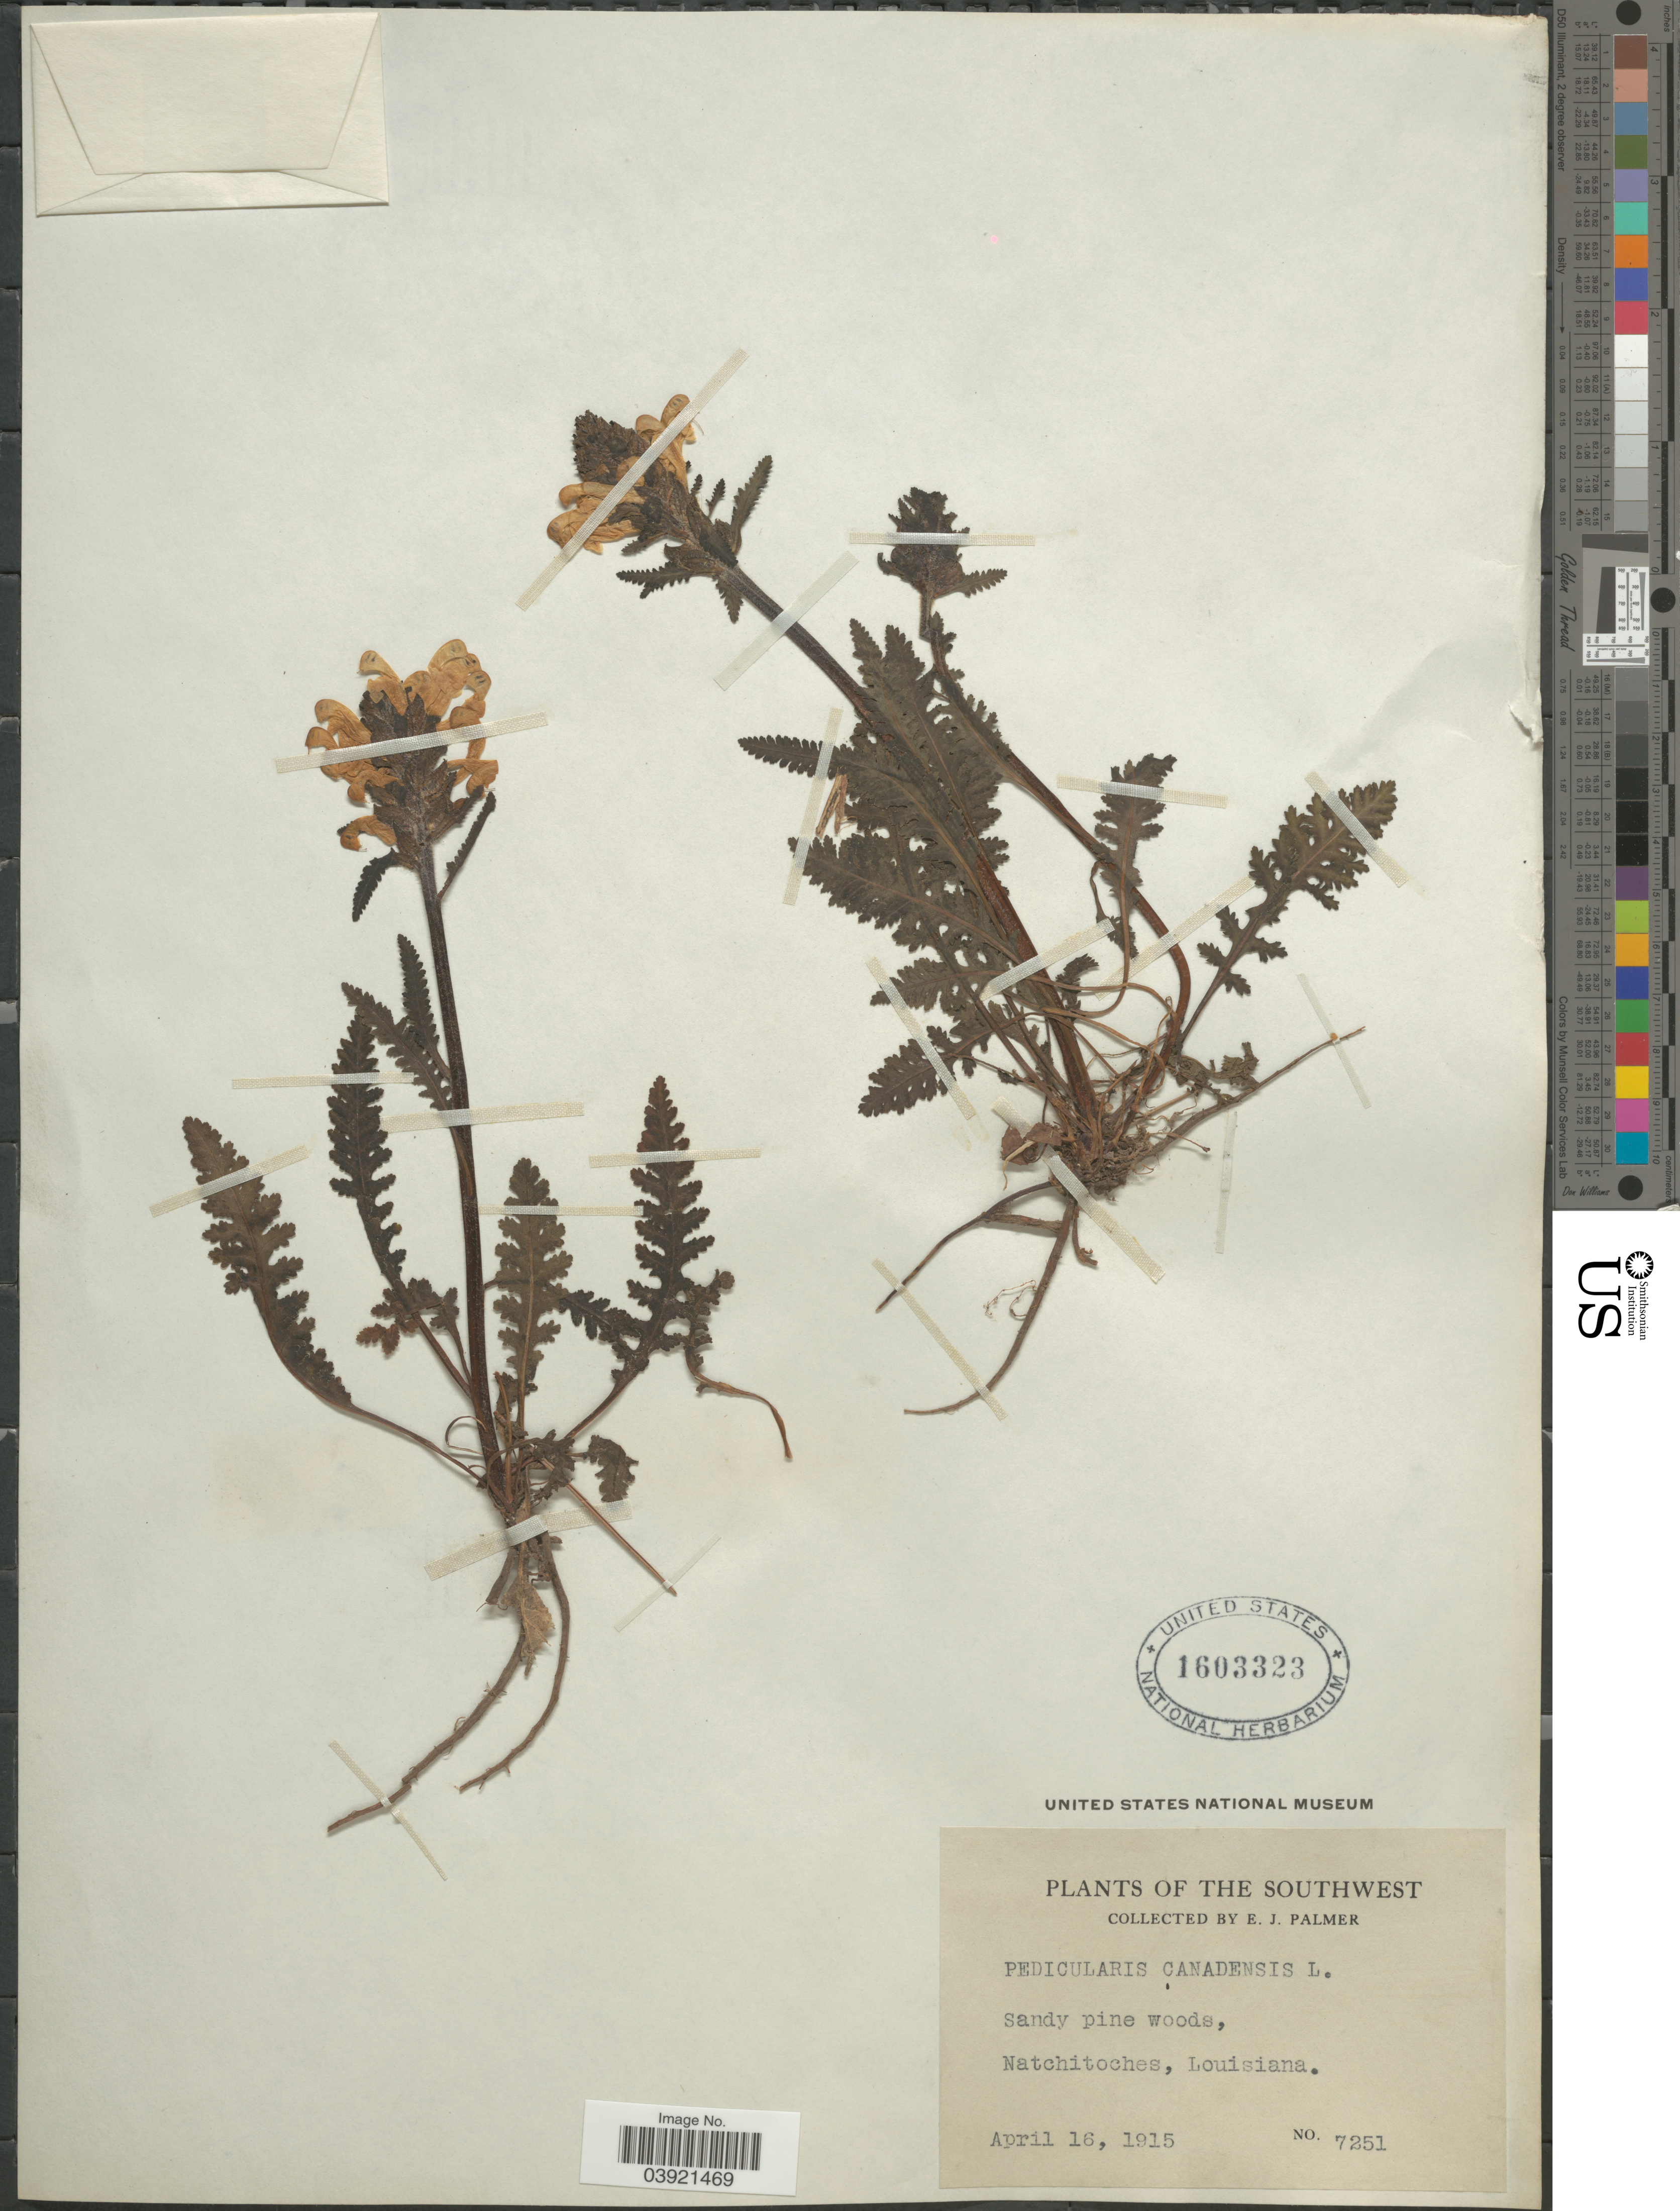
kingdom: Plantae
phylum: Tracheophyta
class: Magnoliopsida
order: Lamiales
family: Orobanchaceae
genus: Pedicularis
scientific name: Pedicularis canadensis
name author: L.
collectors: E. J. Palmer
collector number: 7251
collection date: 1915-04-16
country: United States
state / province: Louisiana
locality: The Southwest. Natchitoches.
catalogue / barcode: US 1603323